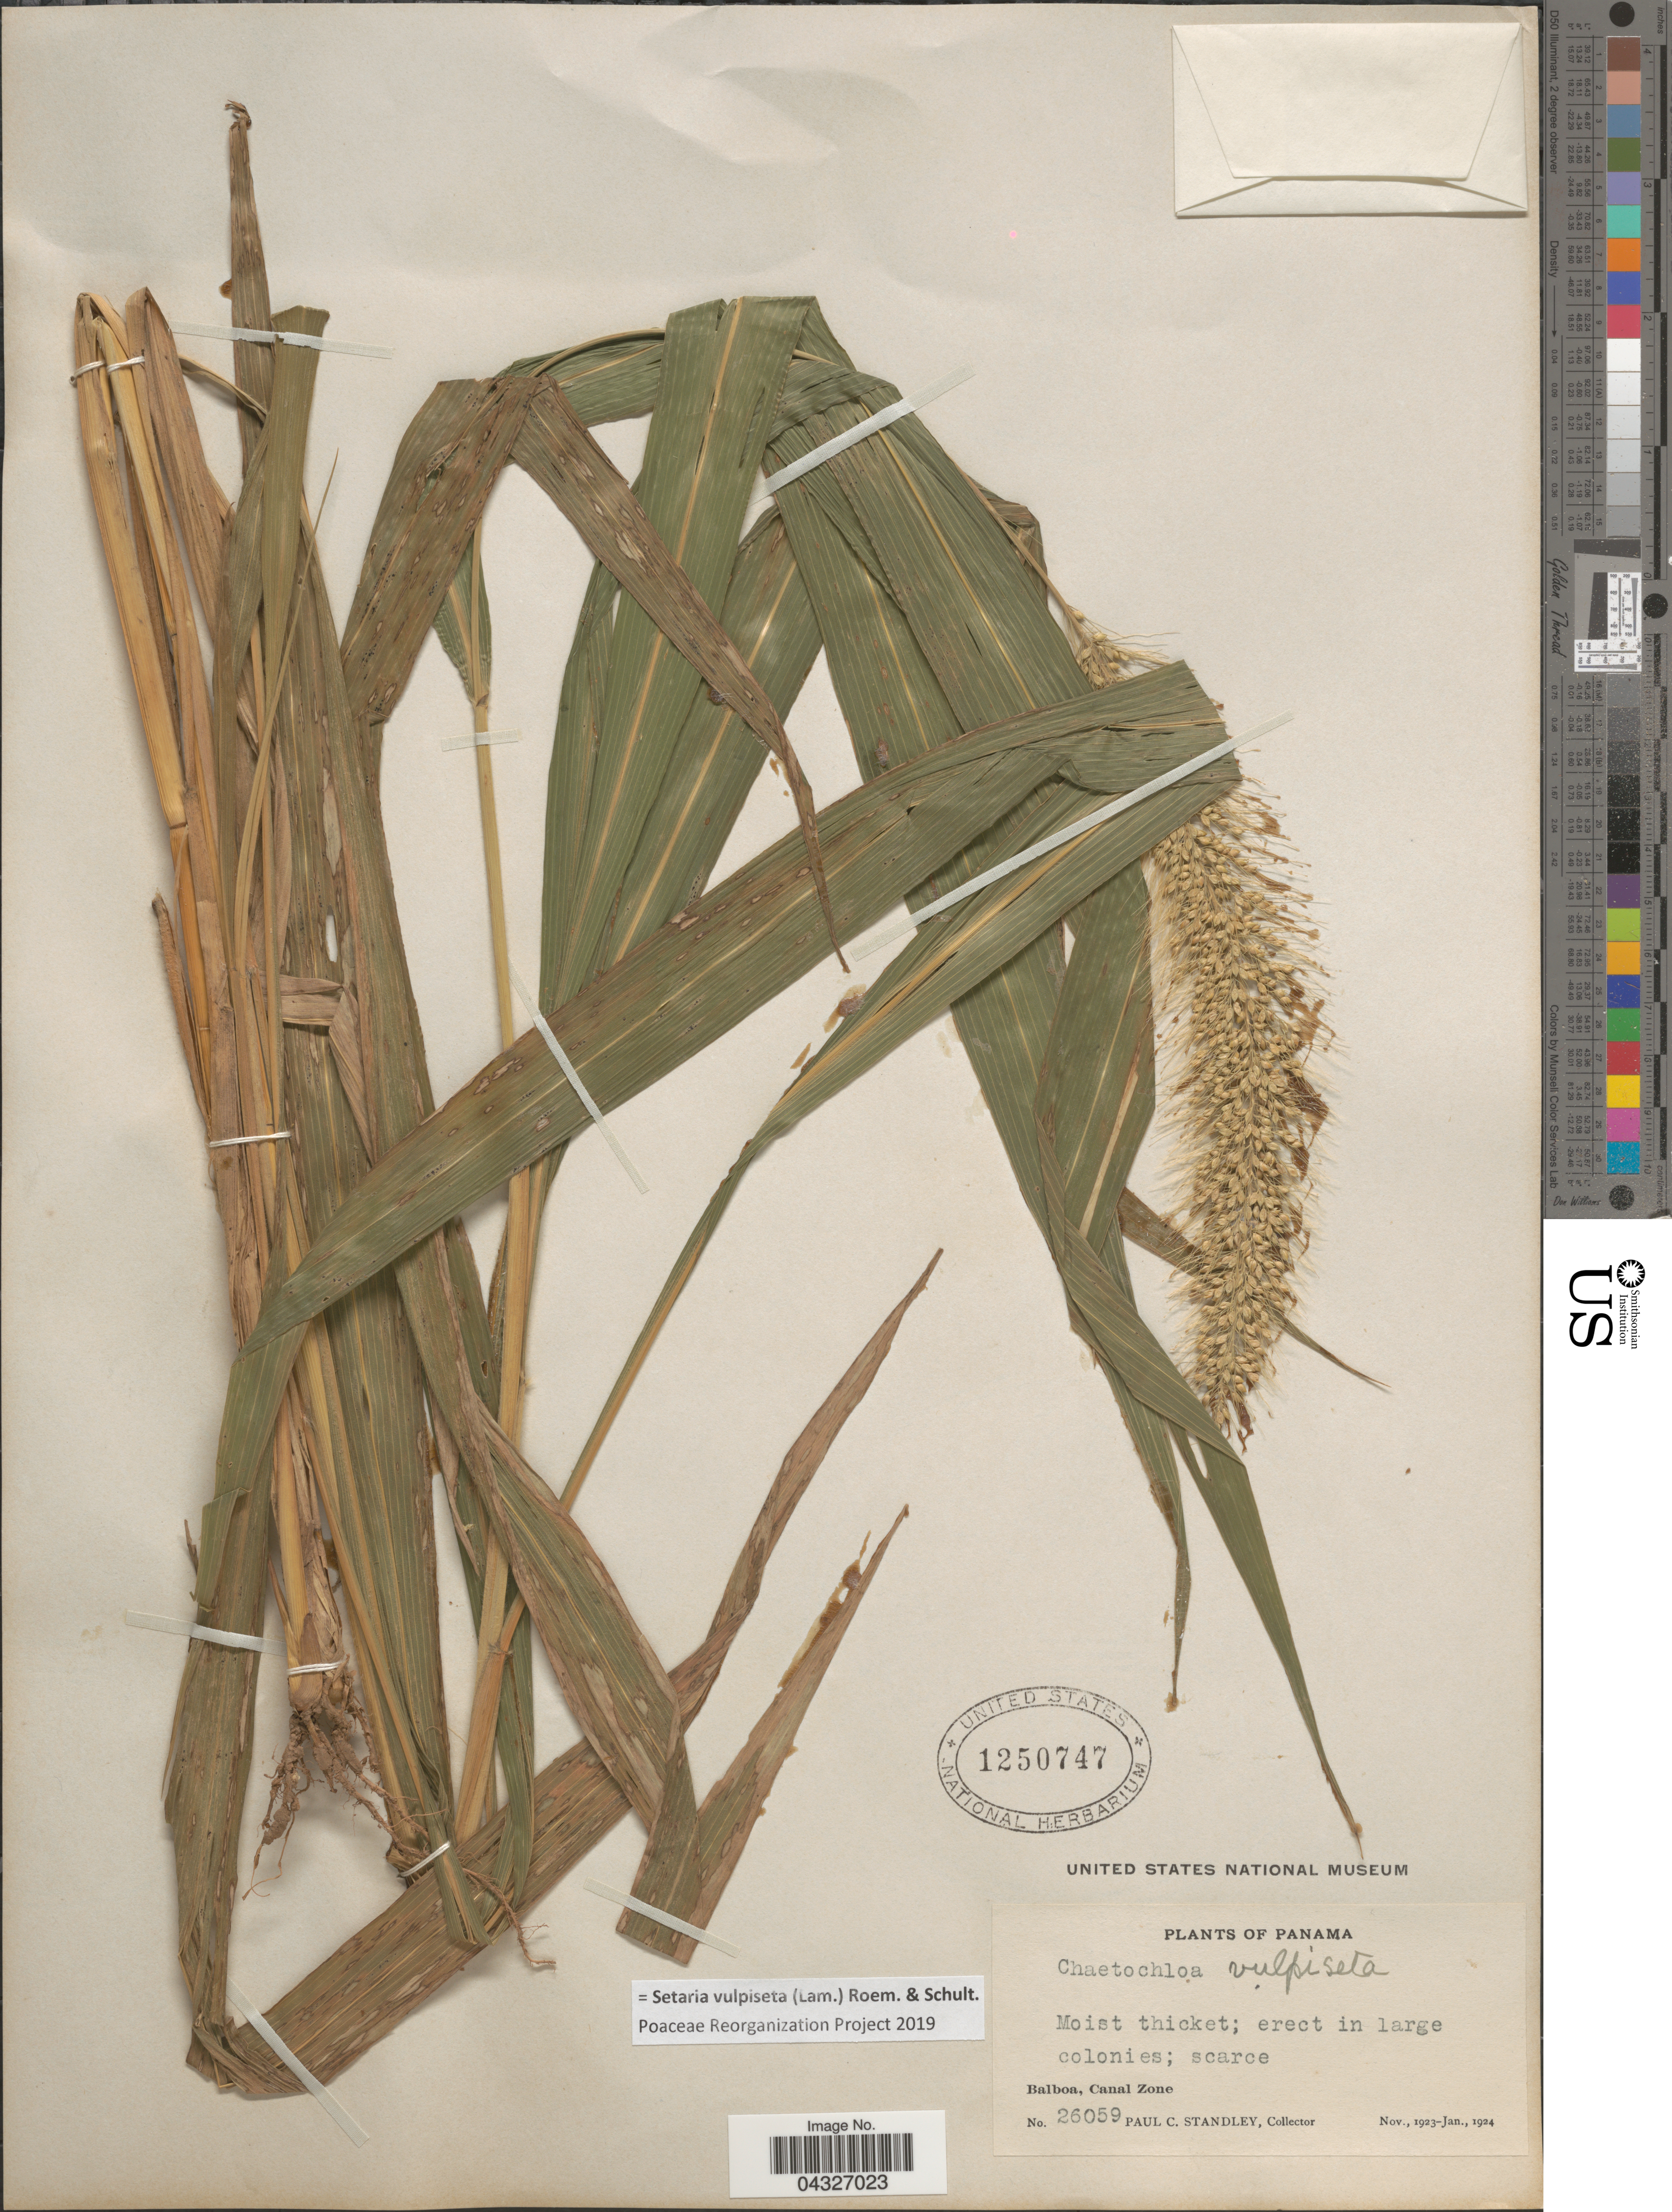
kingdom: Plantae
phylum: Tracheophyta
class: Liliopsida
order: Poales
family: Poaceae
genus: Setaria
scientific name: Setaria vulpiseta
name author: (Lam.) Roem. & Schult.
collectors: P. C. Standley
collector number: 26059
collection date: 1923-11/1924-01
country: Panama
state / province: Colón / Panamá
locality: Balboa, Canal Zone.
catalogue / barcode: US 1250747